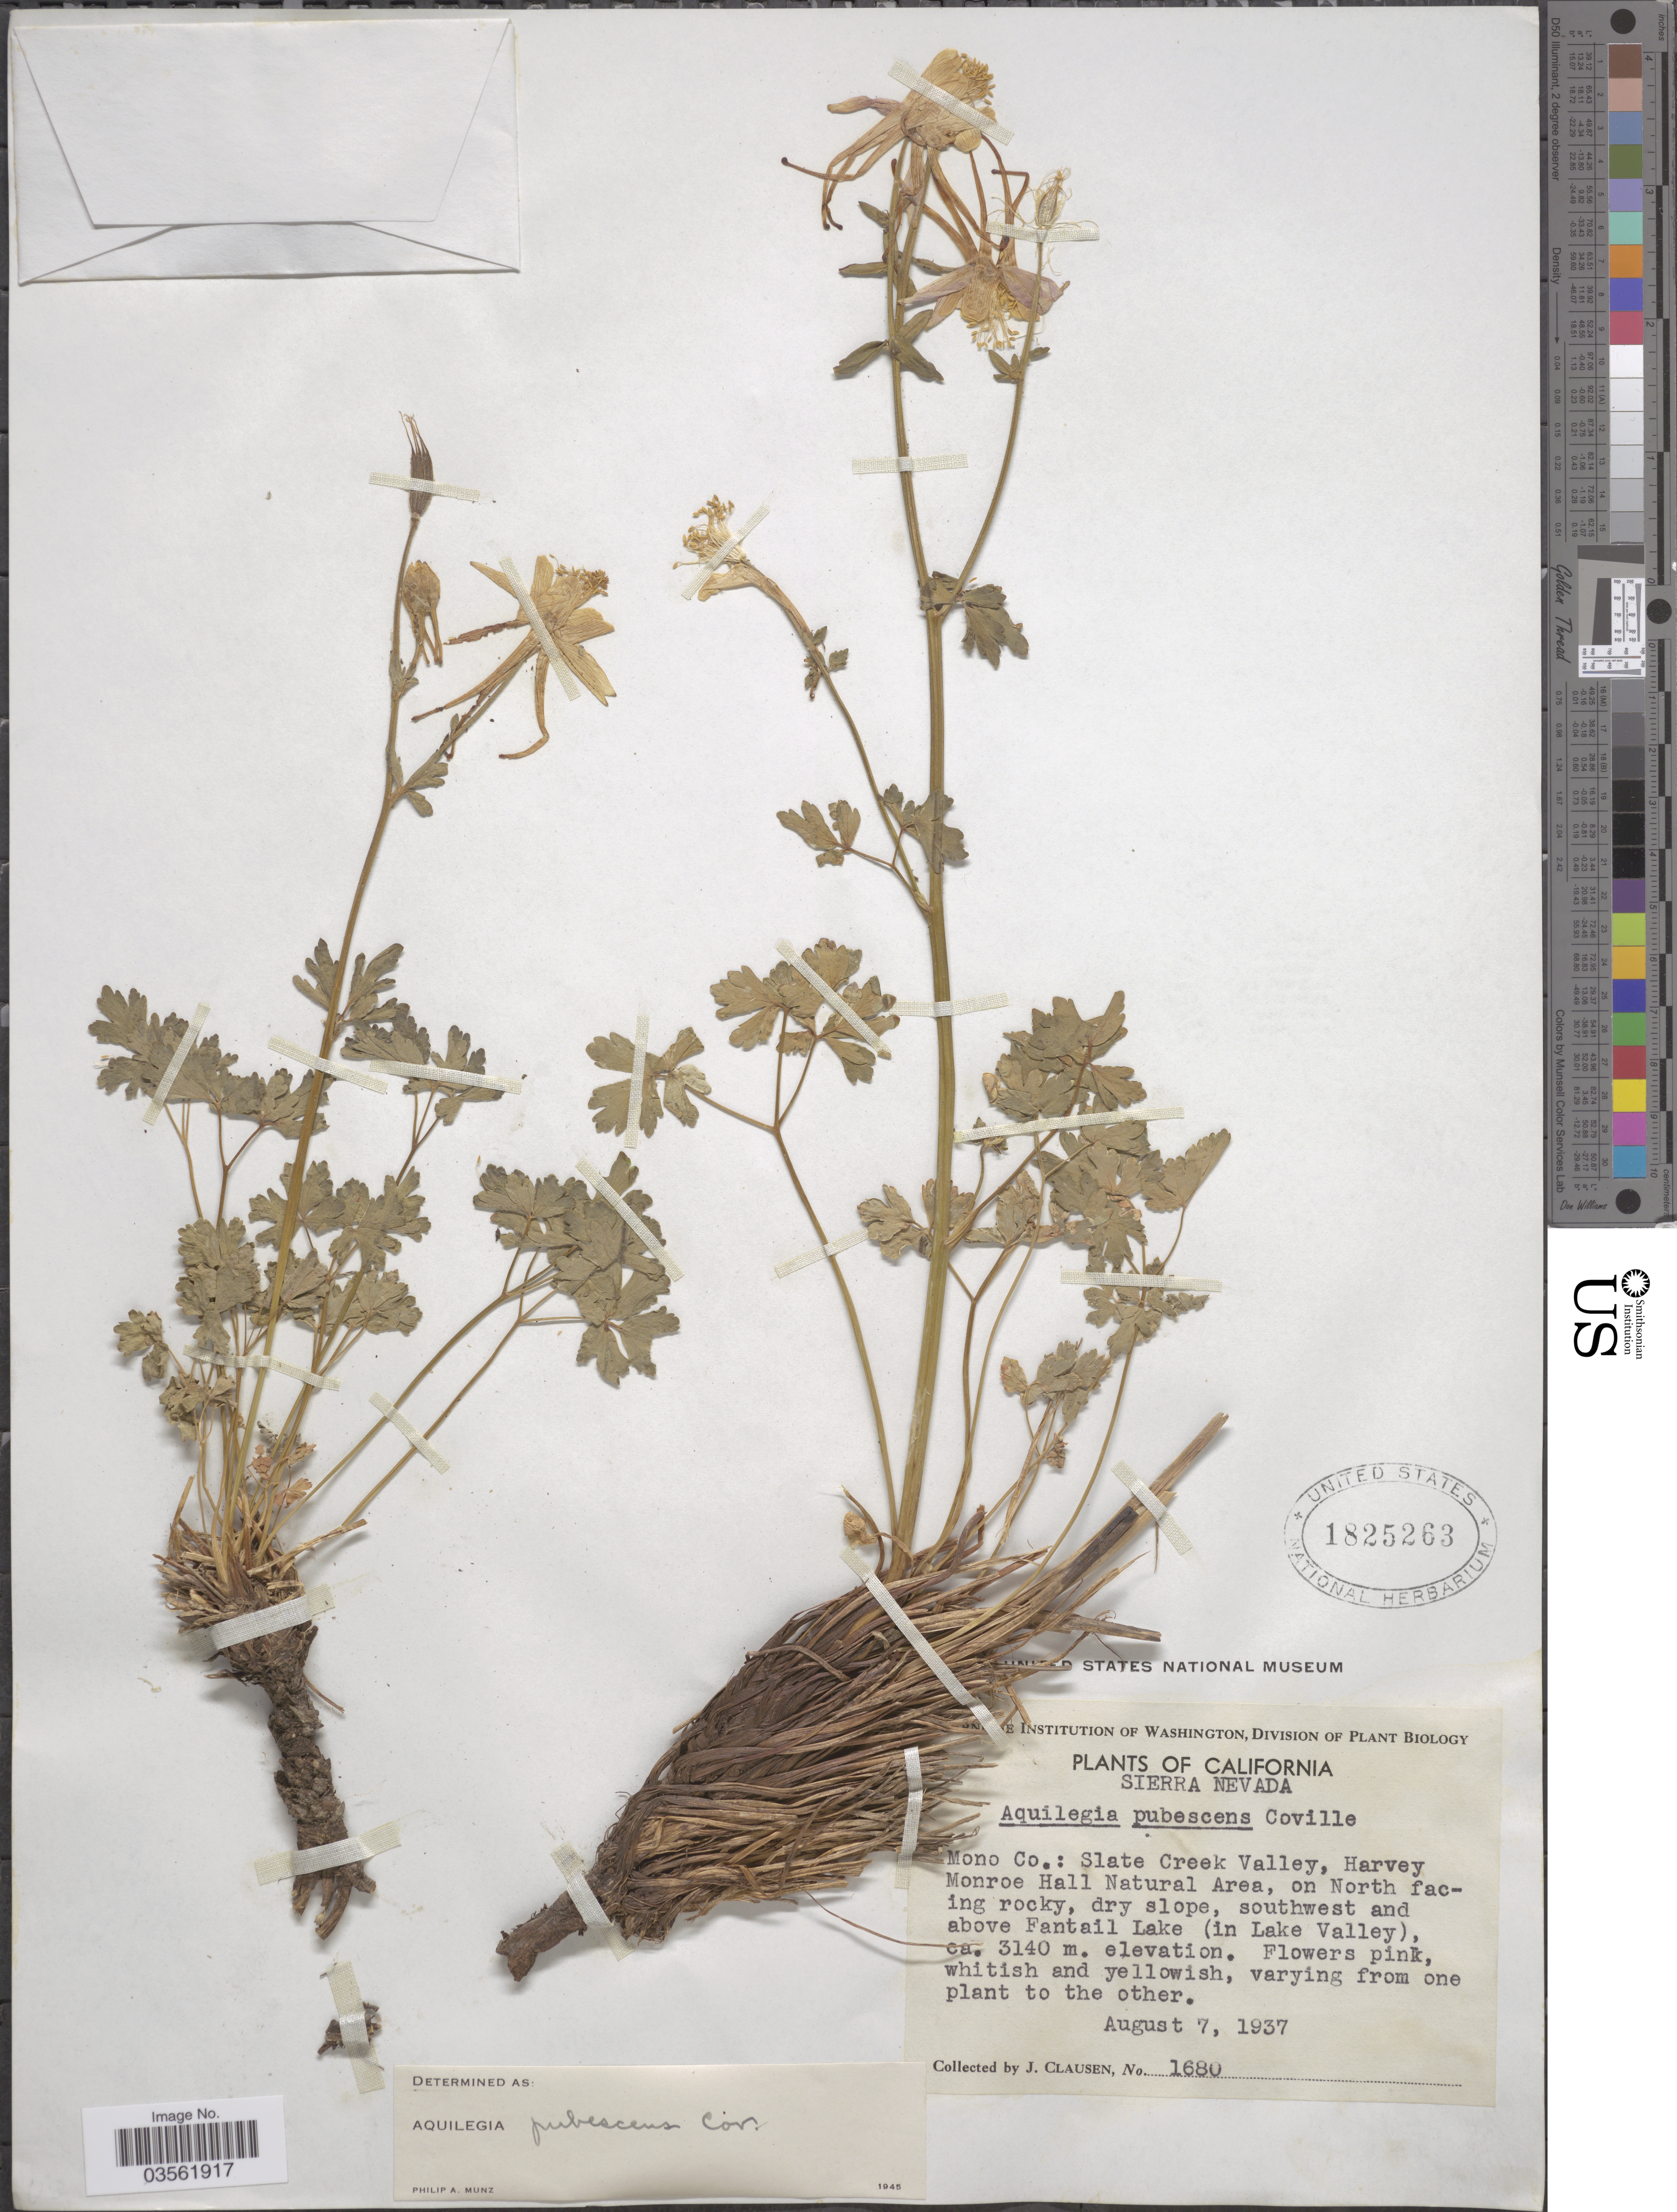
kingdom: Plantae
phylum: Tracheophyta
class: Magnoliopsida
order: Ranunculales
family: Ranunculaceae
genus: Aquilegia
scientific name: Aquilegia pubescens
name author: Coville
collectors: J. Clausen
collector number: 1680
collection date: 1937-08-07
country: United States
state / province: California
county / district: Mono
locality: Sierra Nevada. Mono Co.: Slate Creek Valley, Harvey Monroe Hall Natural Area, on North facing rocky, dry slope, southwest and above Fantail Lake (in Lake Valley).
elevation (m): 3140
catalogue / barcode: US 1825263